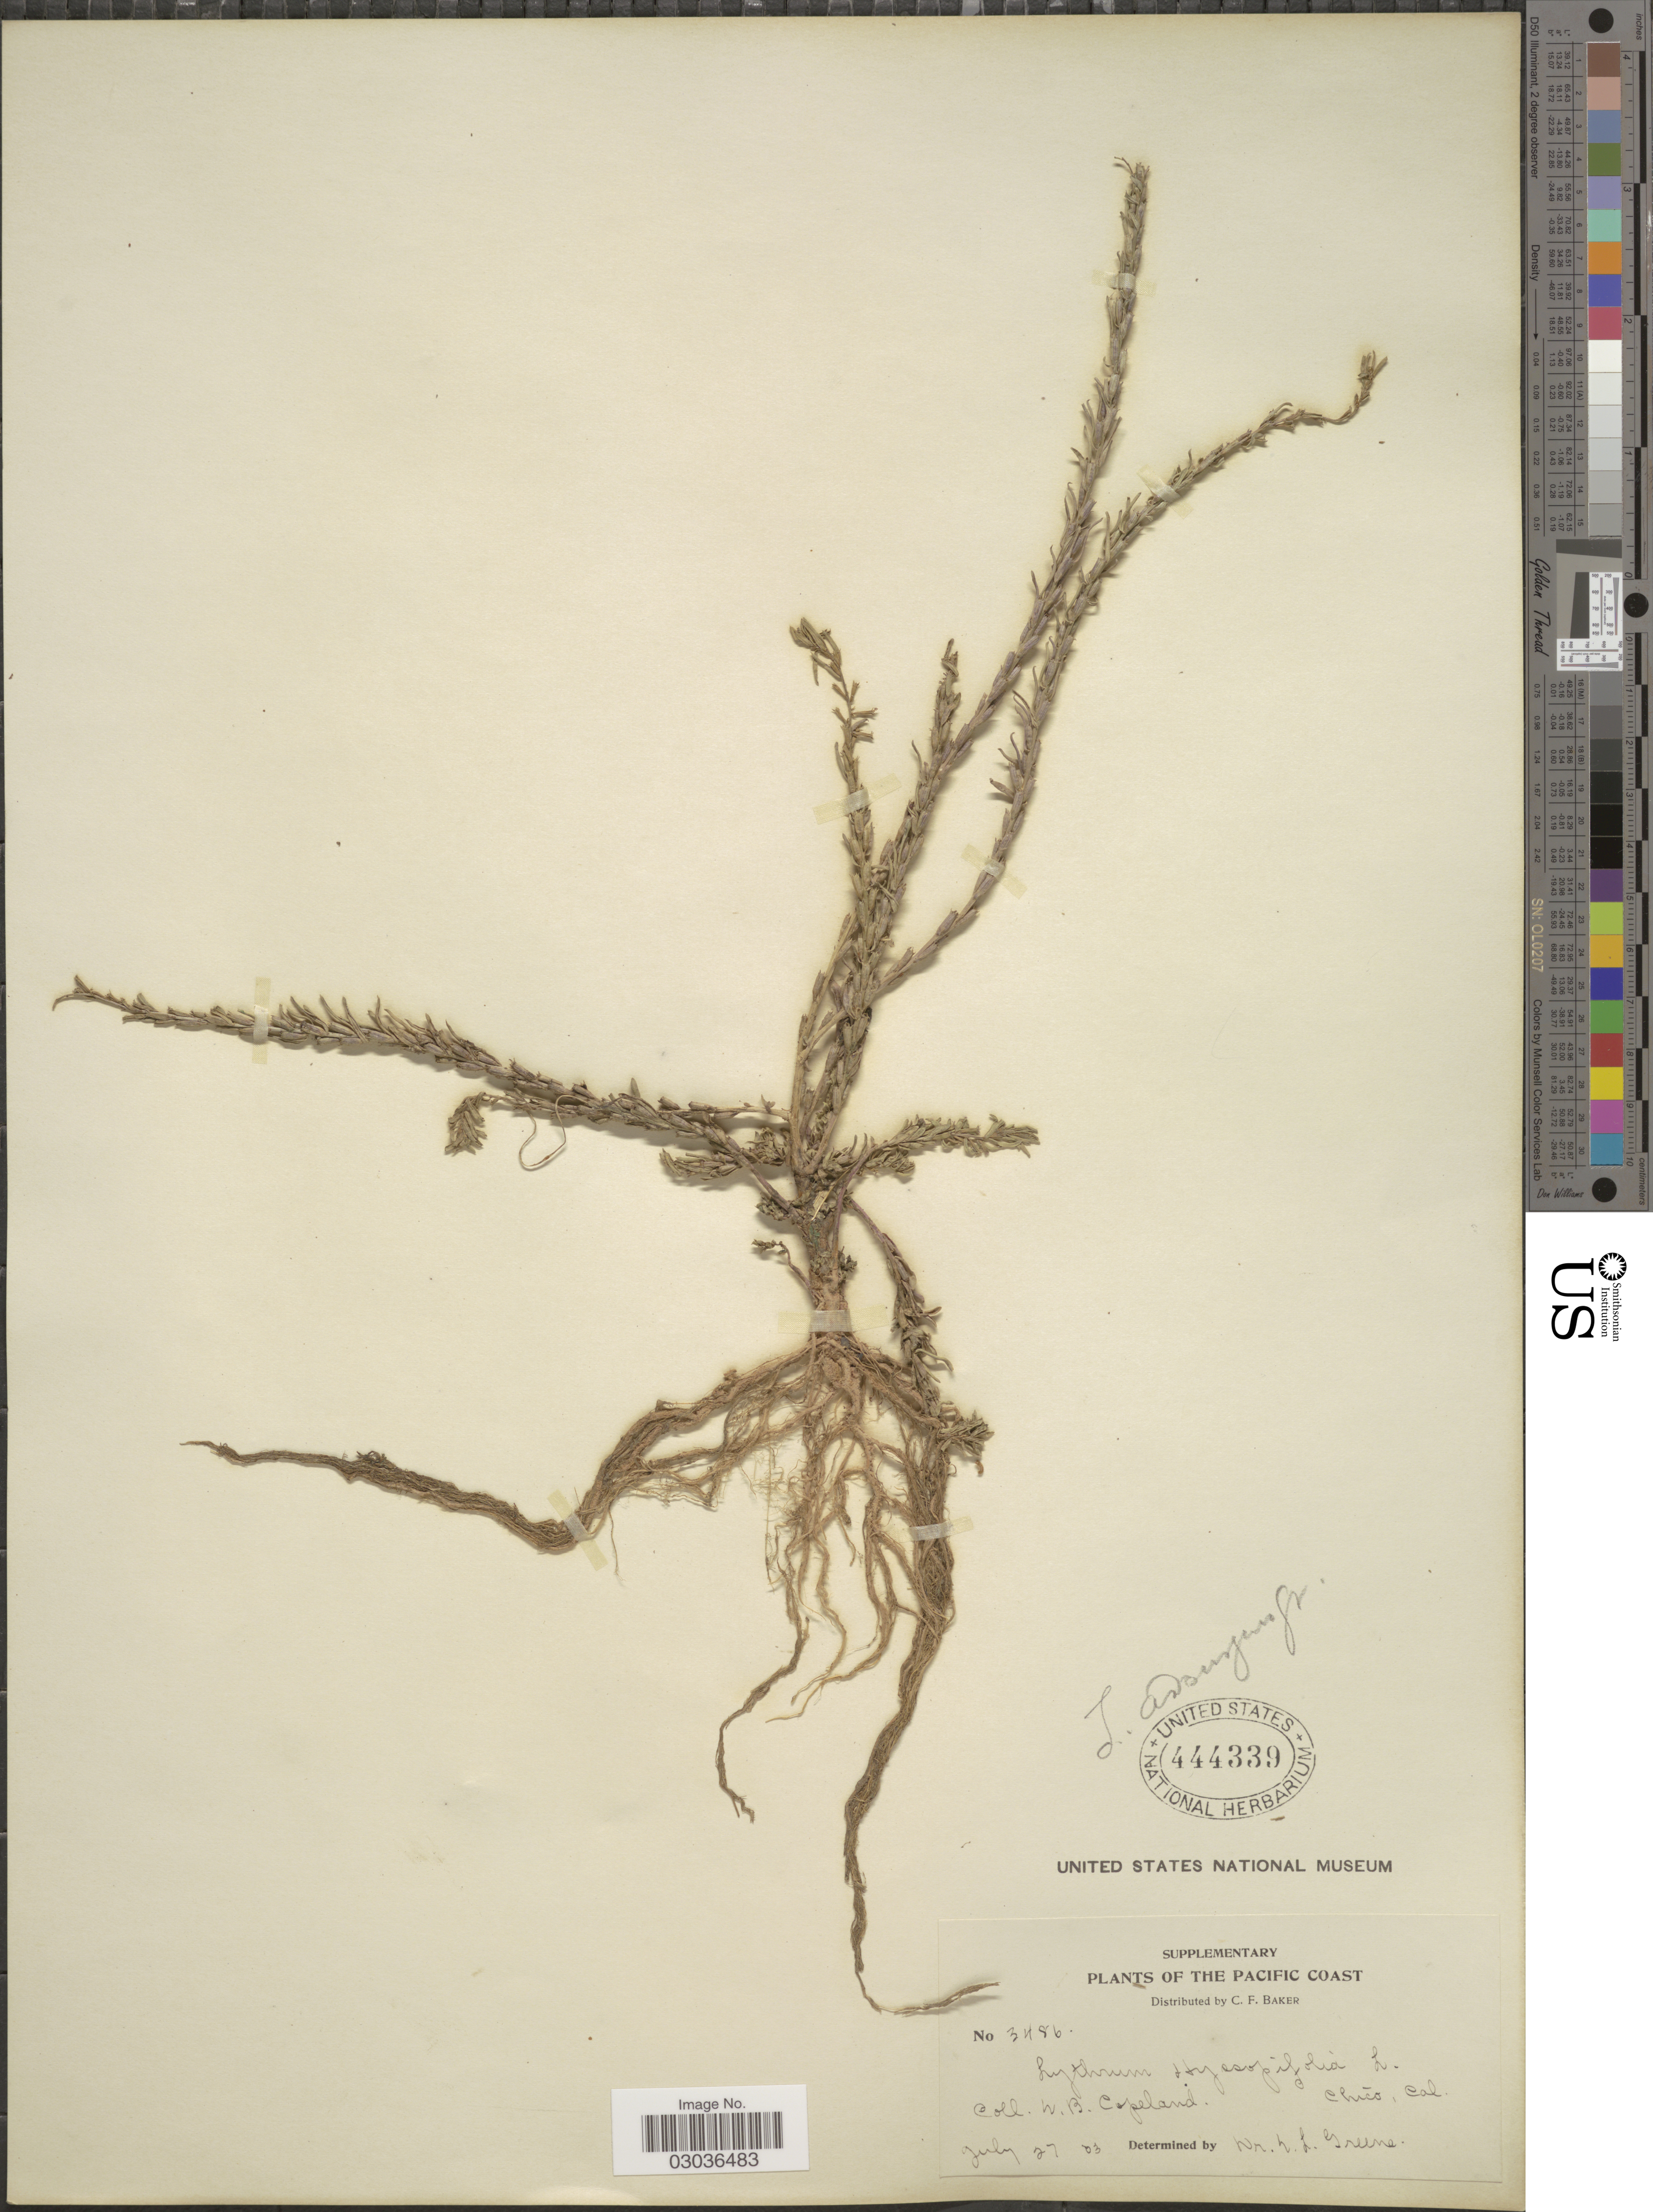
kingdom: Plantae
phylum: Tracheophyta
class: Magnoliopsida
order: Myrtales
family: Lythraceae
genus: Lythrum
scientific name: Lythrum adsurgens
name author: Greene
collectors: E. B. Copeland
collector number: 3486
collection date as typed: Transcribed d/m/y: 27/7/3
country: United States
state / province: California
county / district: Butte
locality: Pacific Coast. Chico.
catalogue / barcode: US 444339